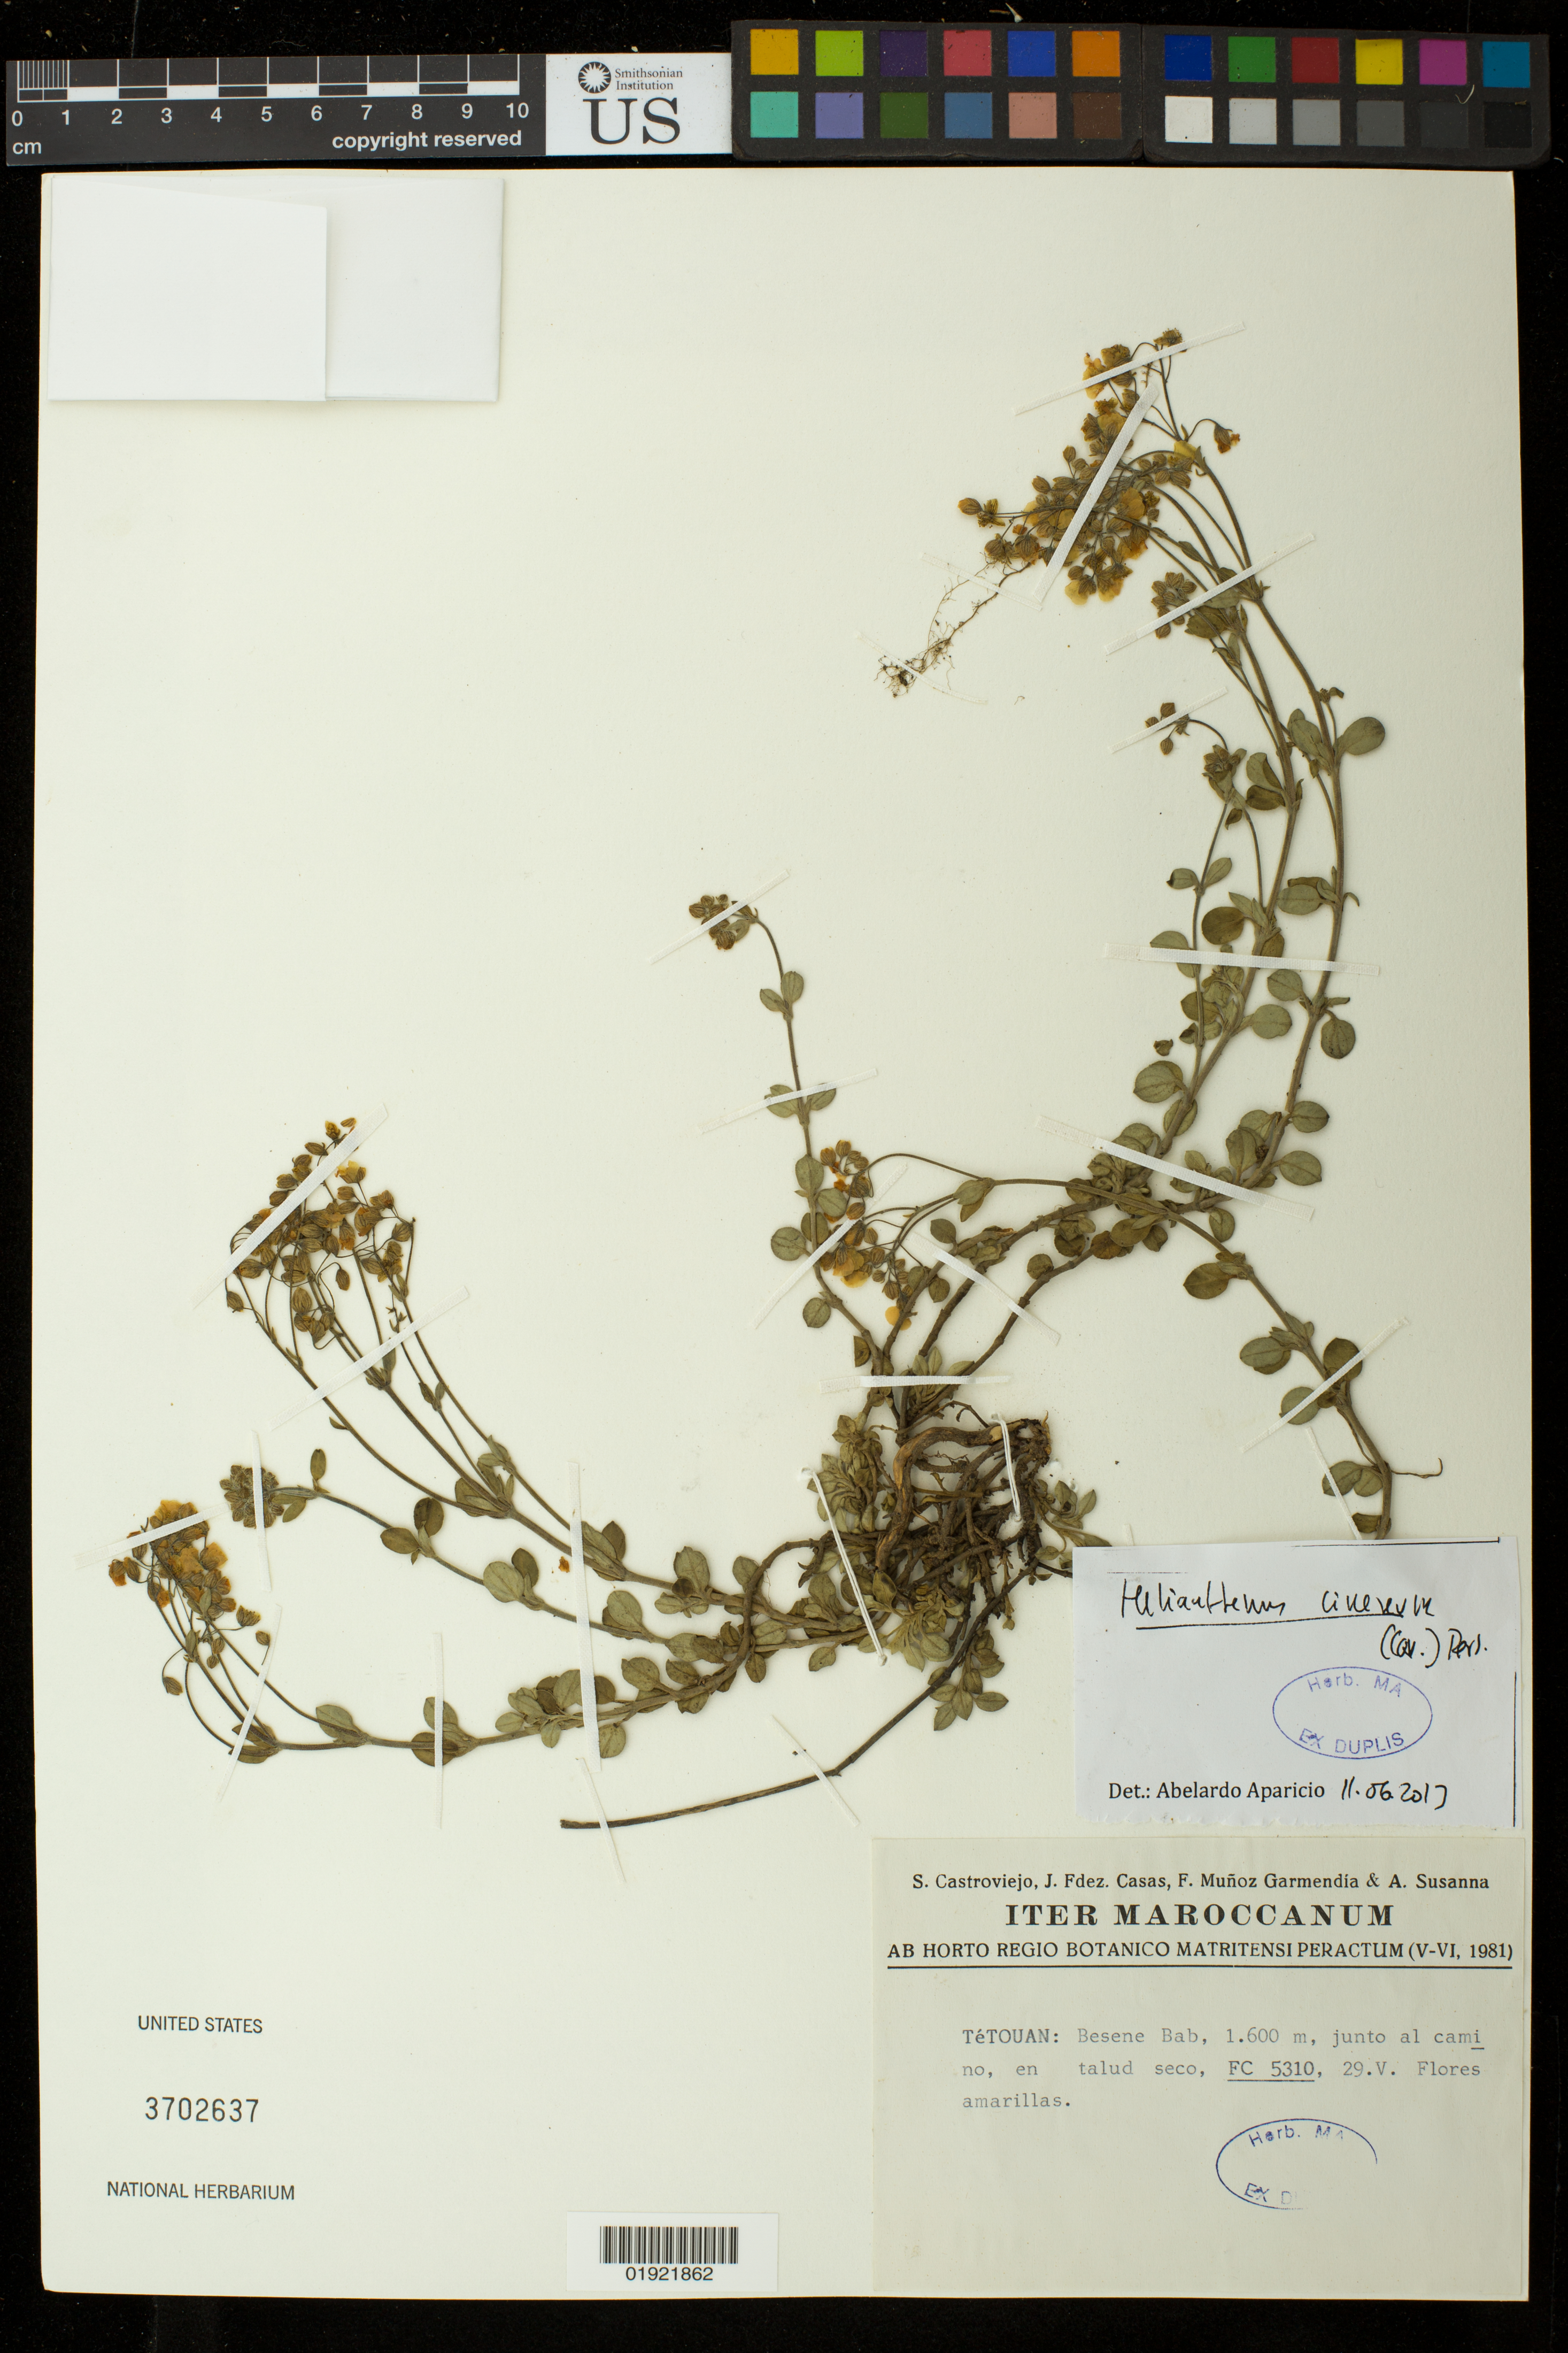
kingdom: Plantae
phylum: Tracheophyta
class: Magnoliopsida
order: Malvales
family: Cistaceae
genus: Helianthemum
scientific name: Helianthemum cinereum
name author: Pers.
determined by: Aparicio, Abelardo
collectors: S. Castroviejo, F. J. Fernández Casas, F. Muñoz Garmendia & A. Susanna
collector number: FC 5310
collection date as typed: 29.V (V-VI, 1981)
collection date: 1981-05-29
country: Morocco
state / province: Tanger-Tétouan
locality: Besene Ba.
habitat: junto al camino, en talud seco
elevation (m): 1600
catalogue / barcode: US 3702637